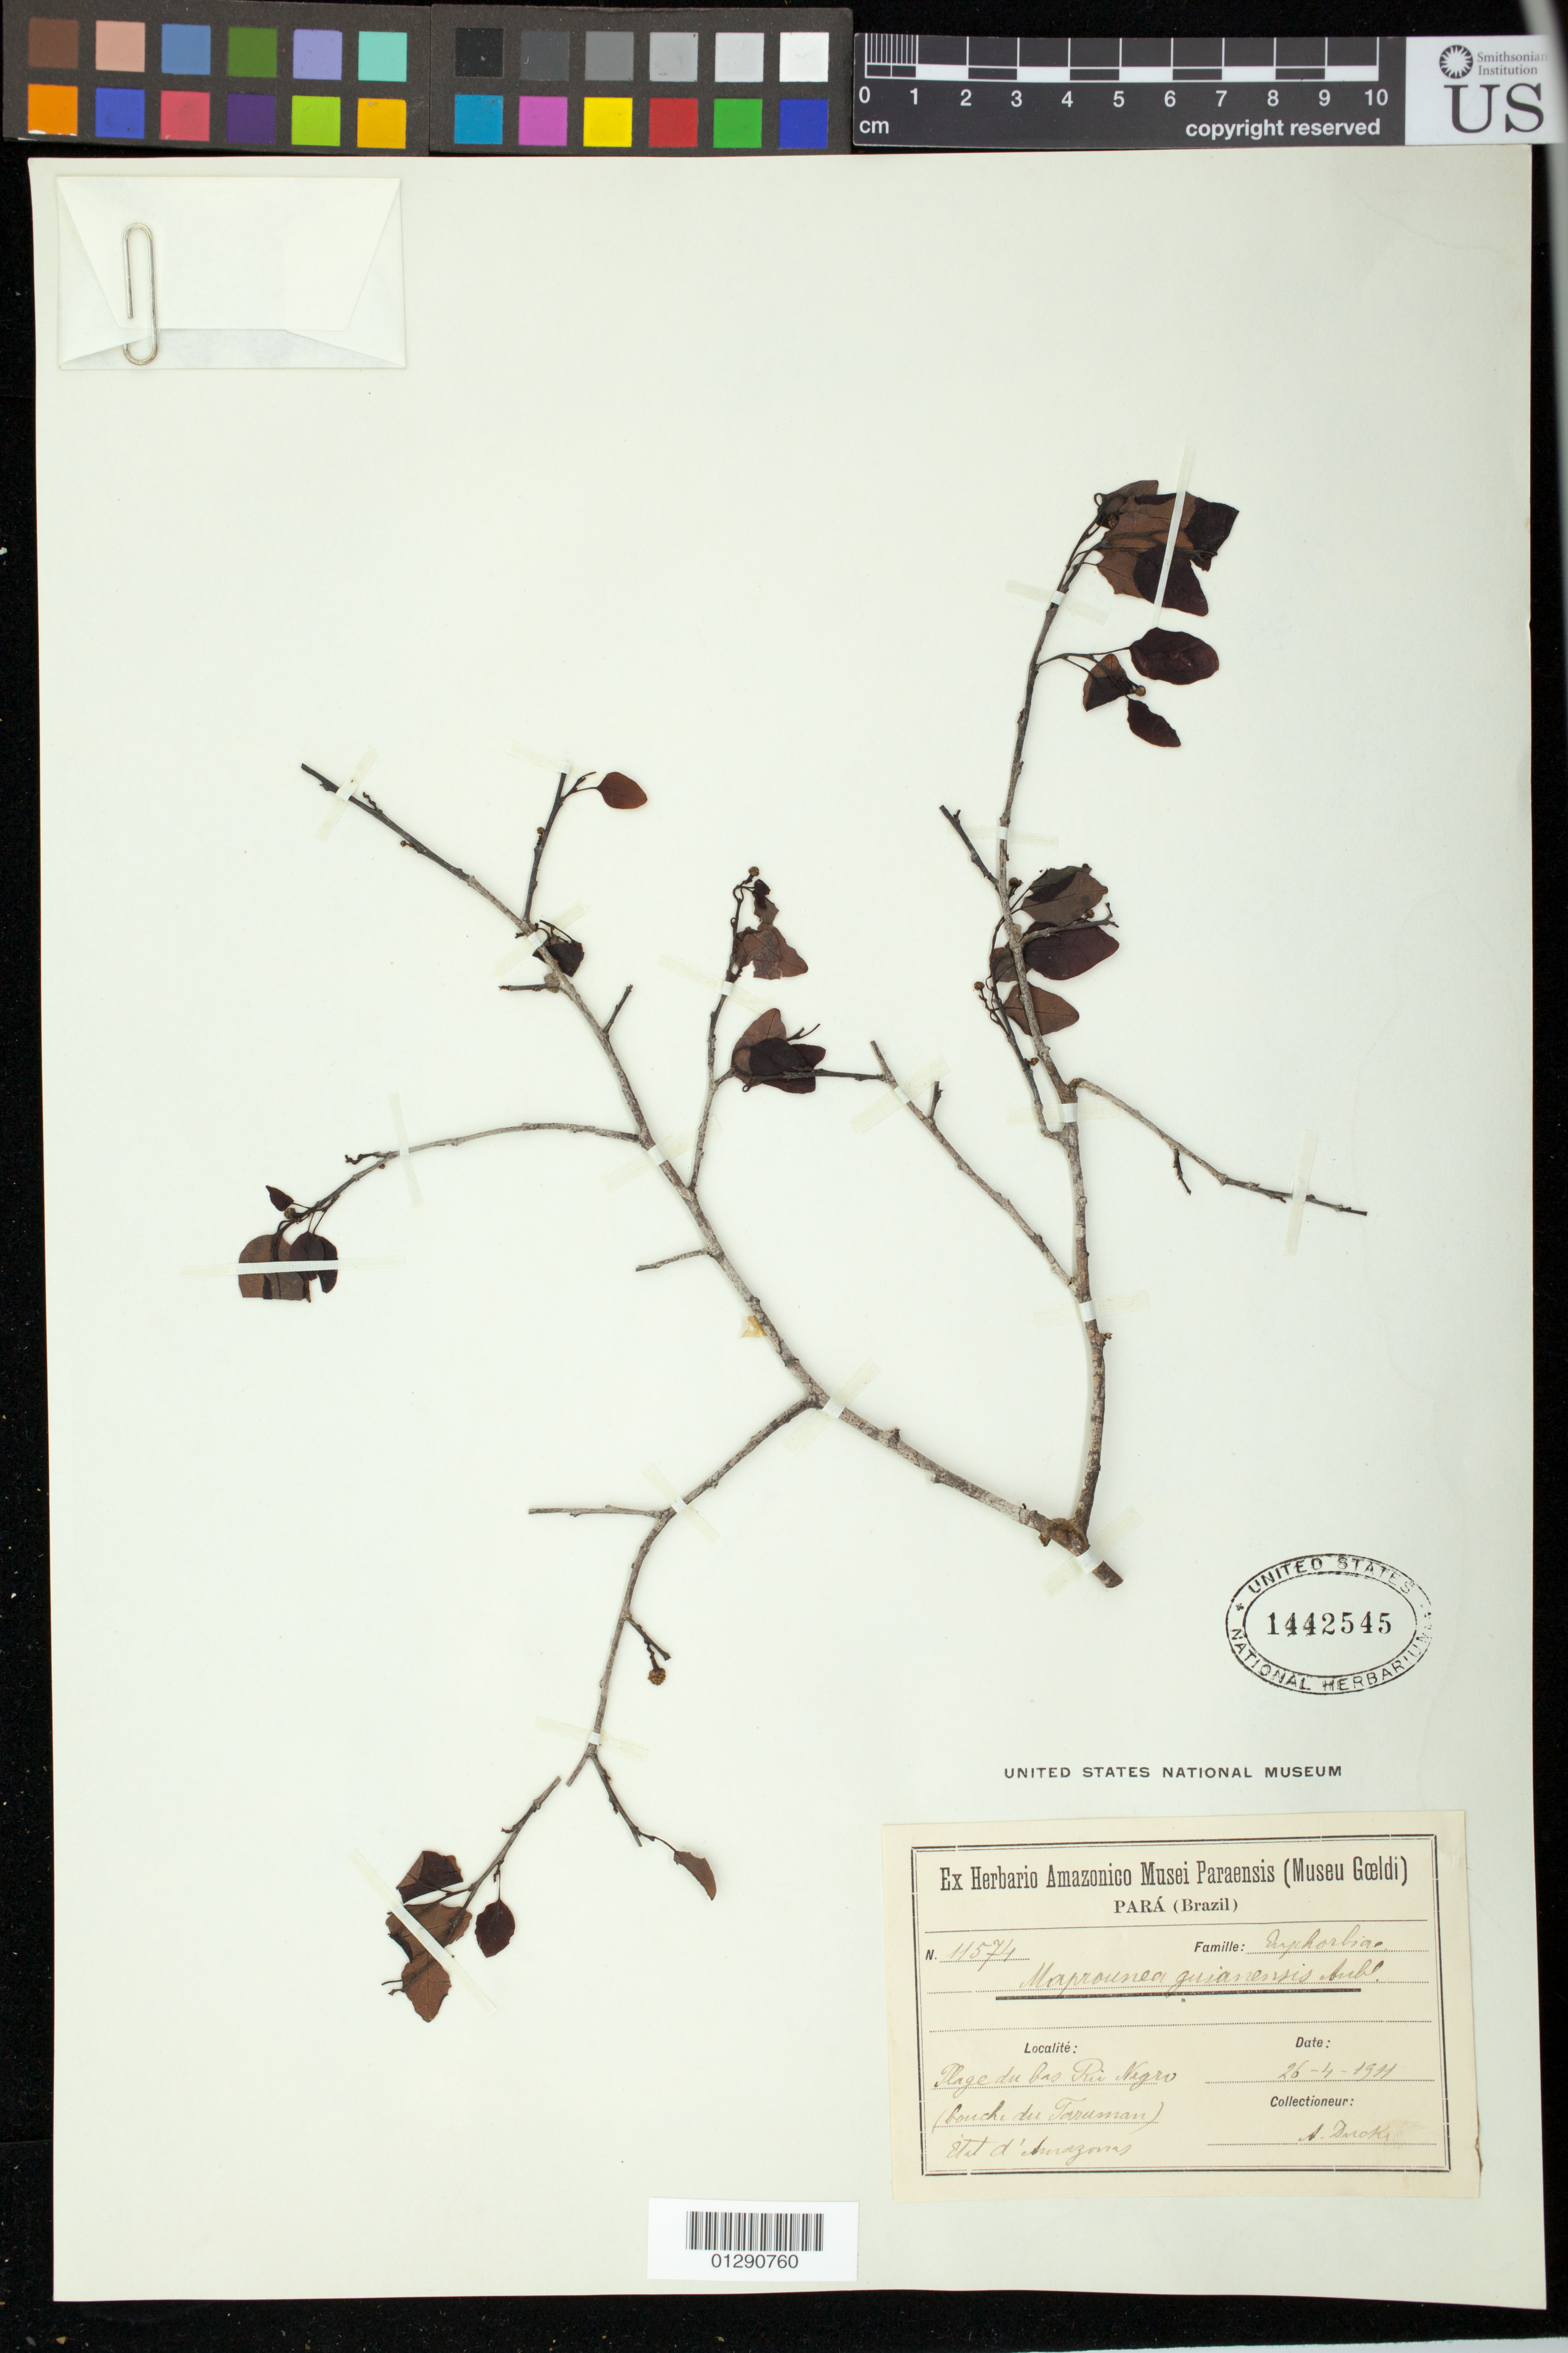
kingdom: Plantae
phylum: Tracheophyta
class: Magnoliopsida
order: Malpighiales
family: Euphorbiaceae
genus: Maprounea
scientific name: Maprounea guianensis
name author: Aubl.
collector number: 11574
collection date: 1911-04-26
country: Brazil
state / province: Amazonas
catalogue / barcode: US 1442545